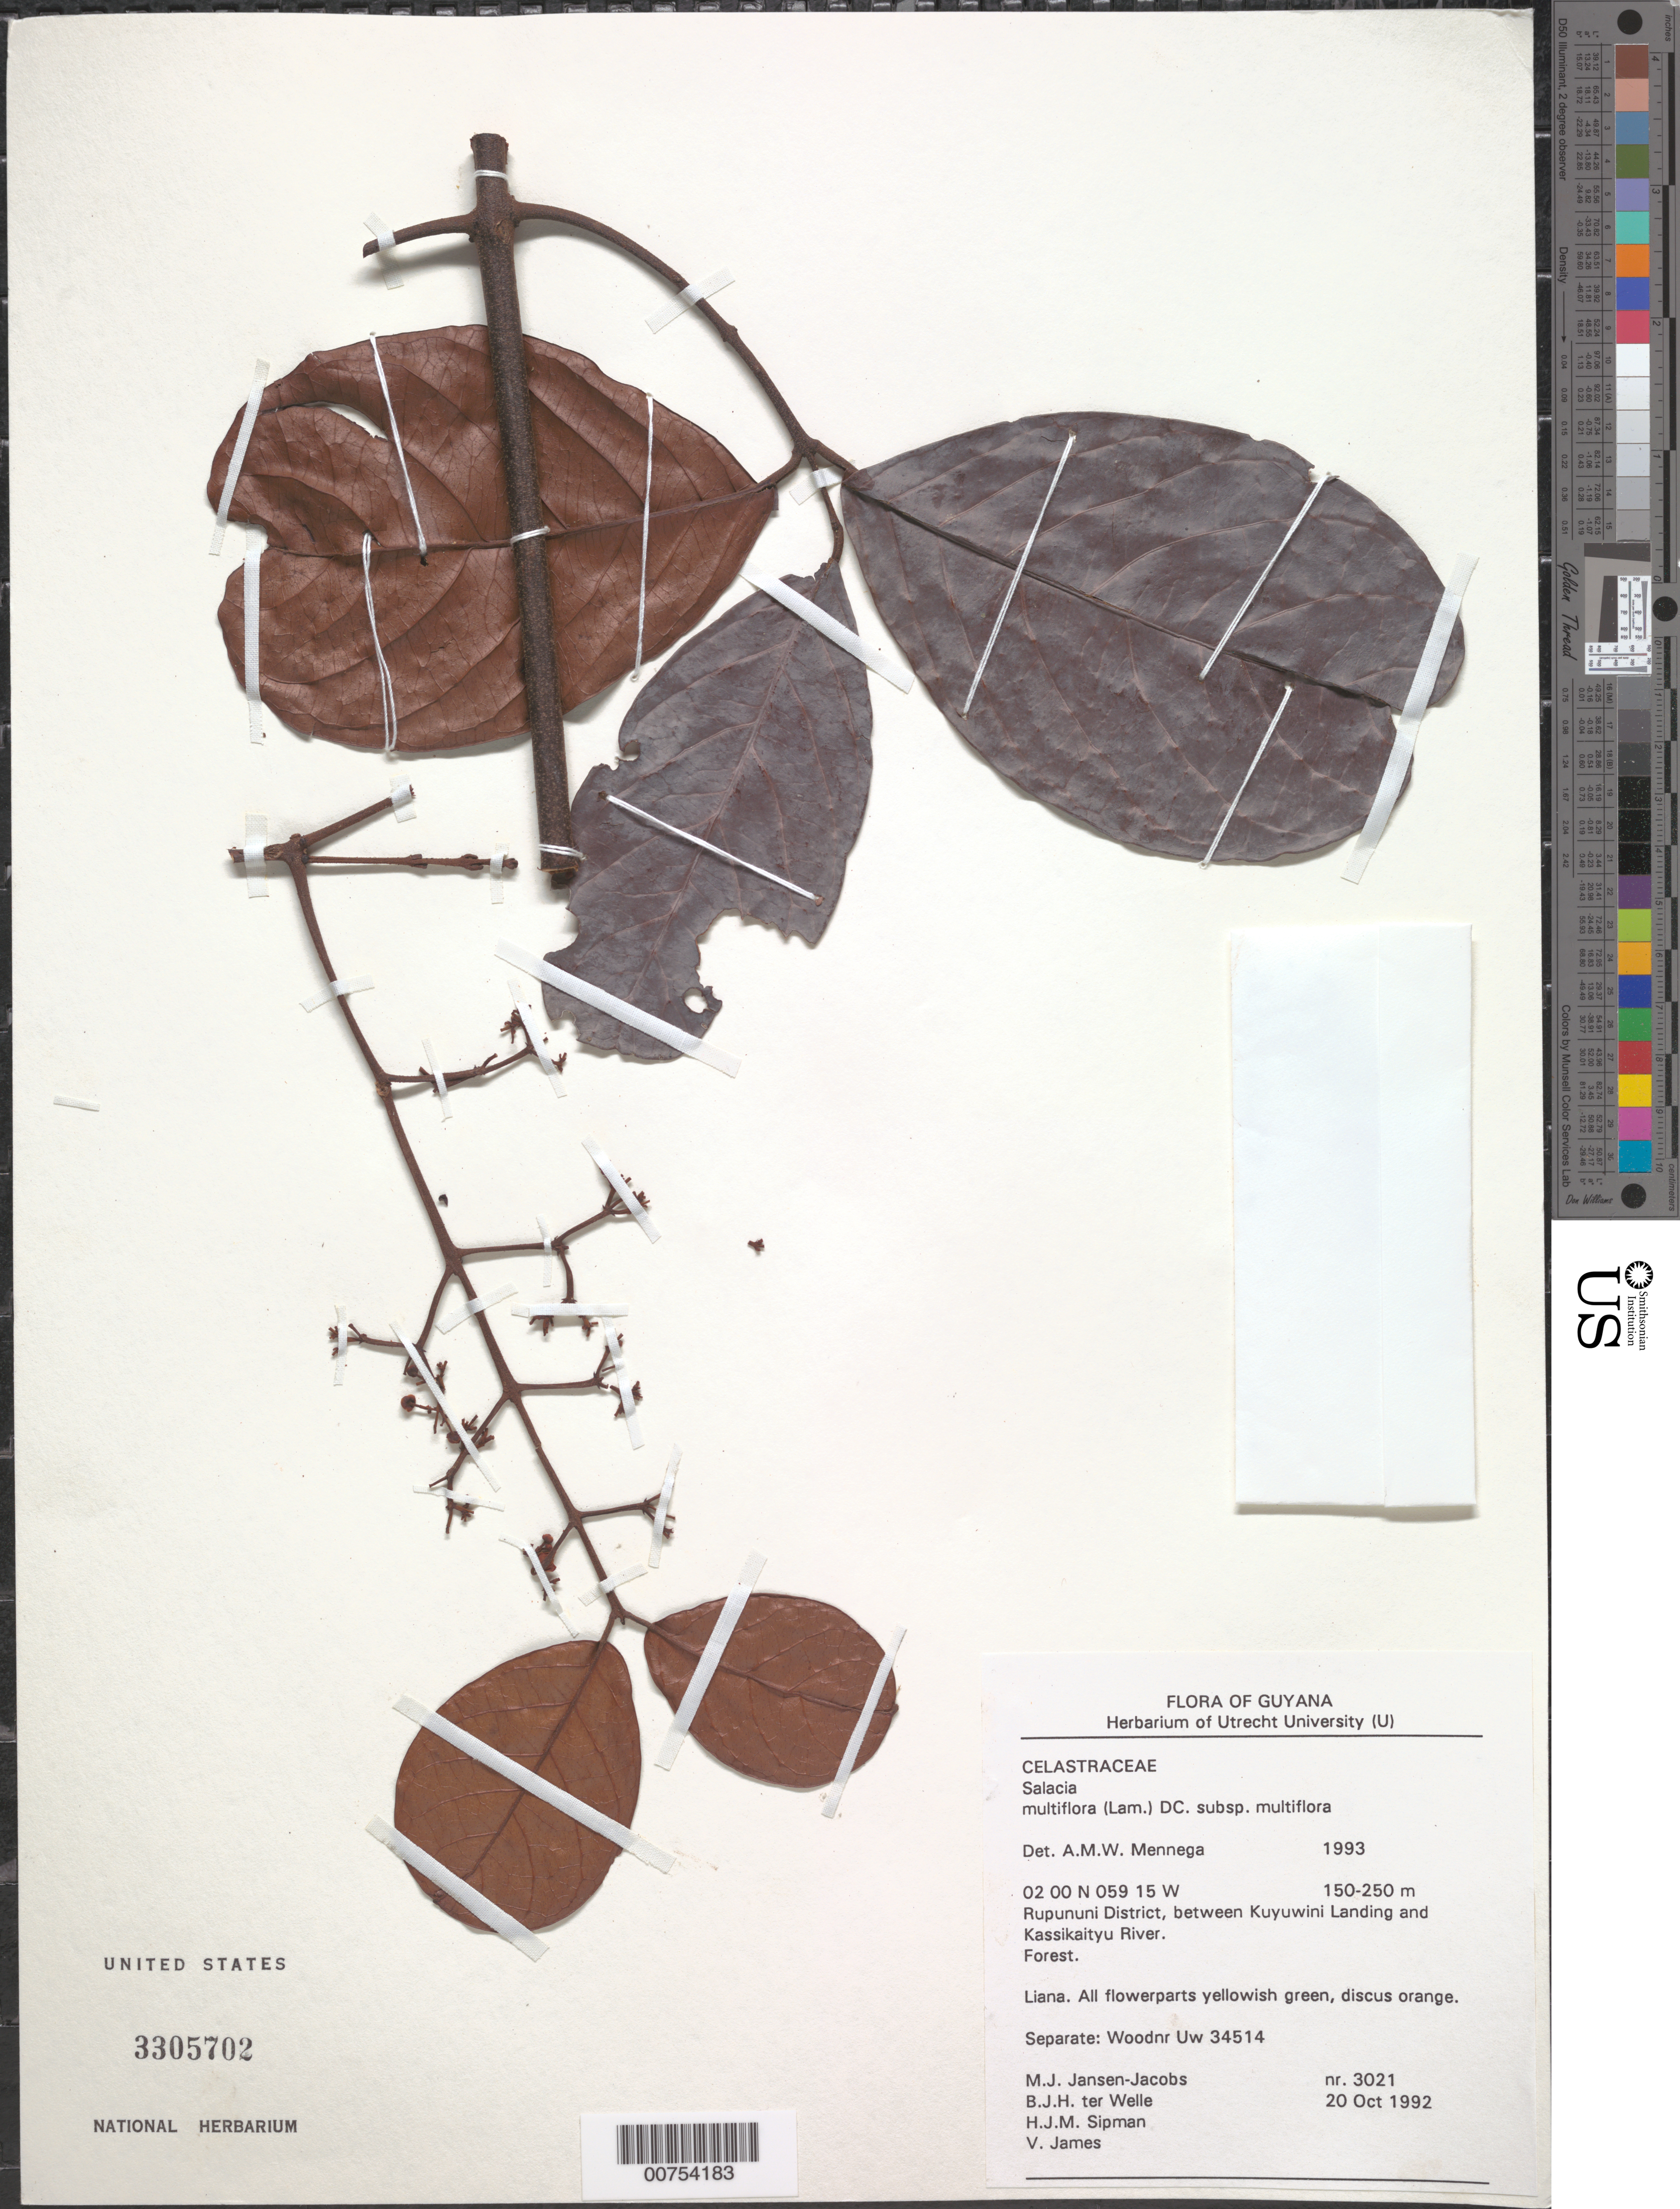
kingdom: Plantae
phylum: Tracheophyta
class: Magnoliopsida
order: Celastrales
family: Celastraceae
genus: Salacia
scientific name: Salacia multiflora subsp. multiflora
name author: (Lam.) DC.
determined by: Mennega, A. M. W.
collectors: M. J. Jansen-Jacobs, B. Welle, H. J. M. Sipman & V. James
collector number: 3021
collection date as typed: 20-Oct-92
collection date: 1992-10-20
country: Guyana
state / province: U. Takutu-U. Essequibo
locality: Rupununi District, between Kuyuwini Landing and Kassikaityu River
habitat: Forest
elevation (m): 150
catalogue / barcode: US 3305702